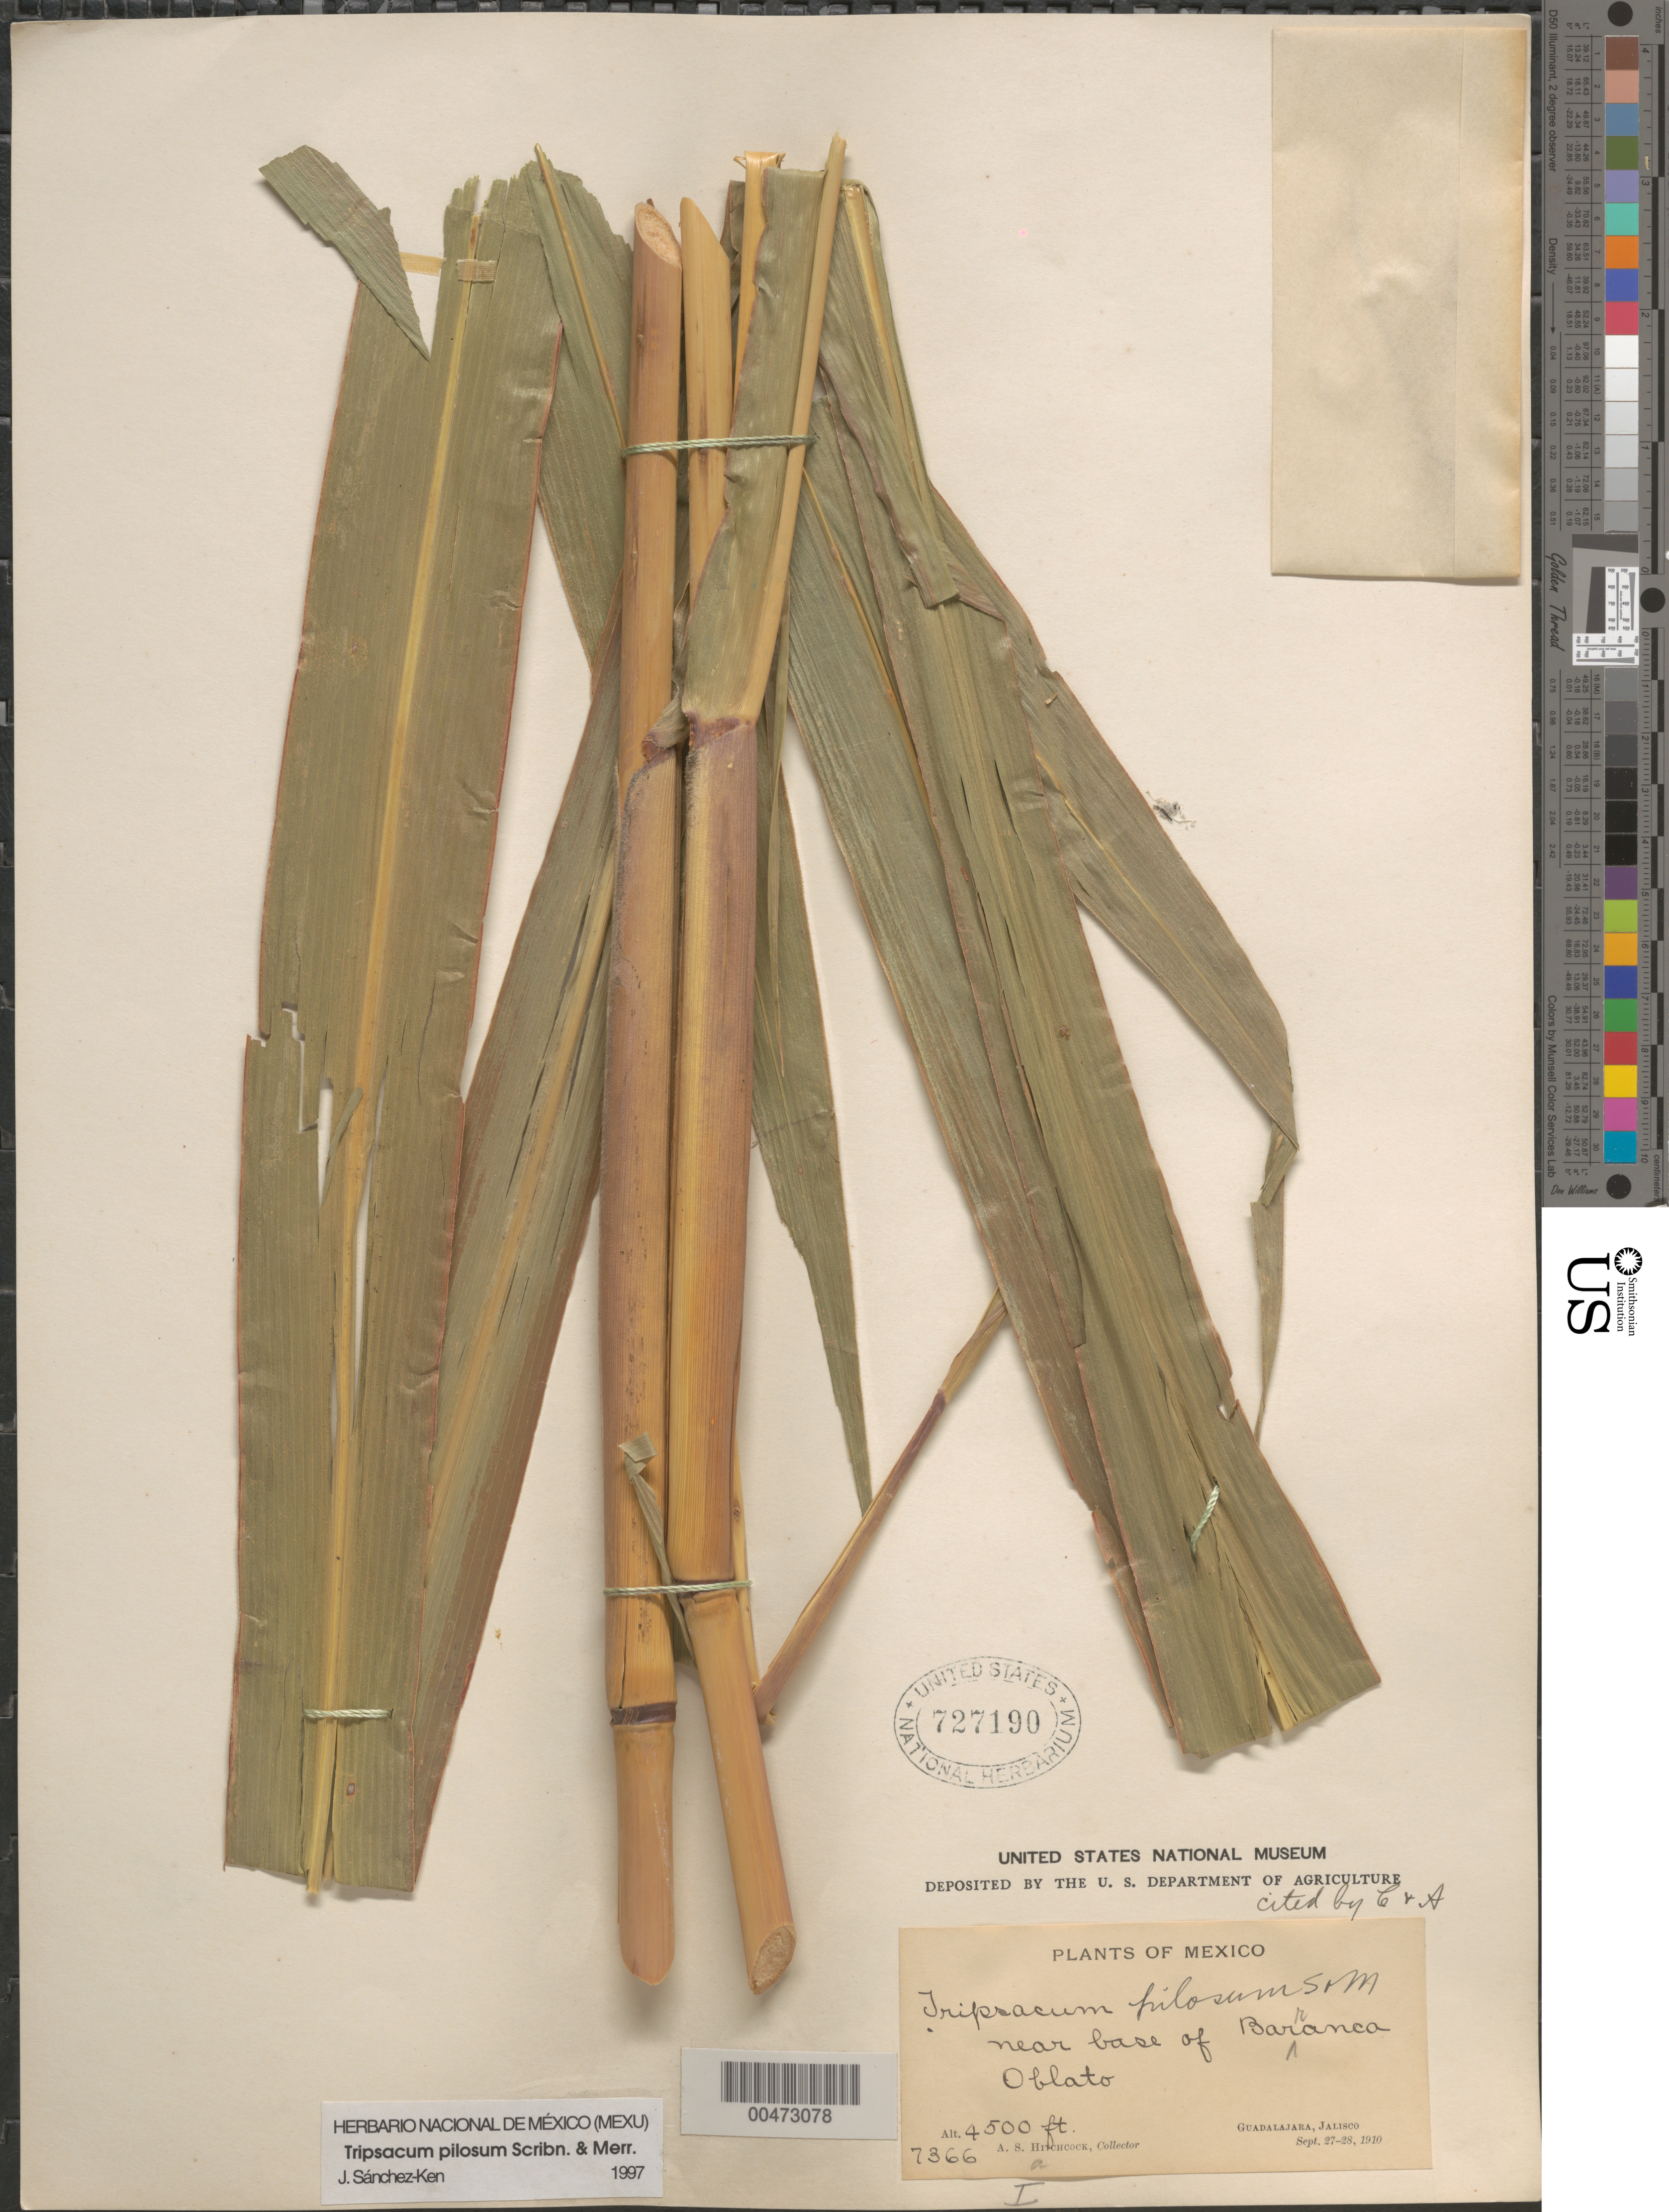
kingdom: Plantae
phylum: Tracheophyta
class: Liliopsida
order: Poales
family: Poaceae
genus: Tripsacum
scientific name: Tripsacum pilosum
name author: Scribn. & Merr.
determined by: Sánchez-Ken, J. G.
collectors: A. S. Hitchcock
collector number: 7366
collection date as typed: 27 Sep 1910 to 28 Sep 1910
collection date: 1910-09-27/1910-09-28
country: Mexico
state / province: Jalisco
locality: Near base of Barranca Oblato, Guadalajara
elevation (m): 1372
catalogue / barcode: US 727190